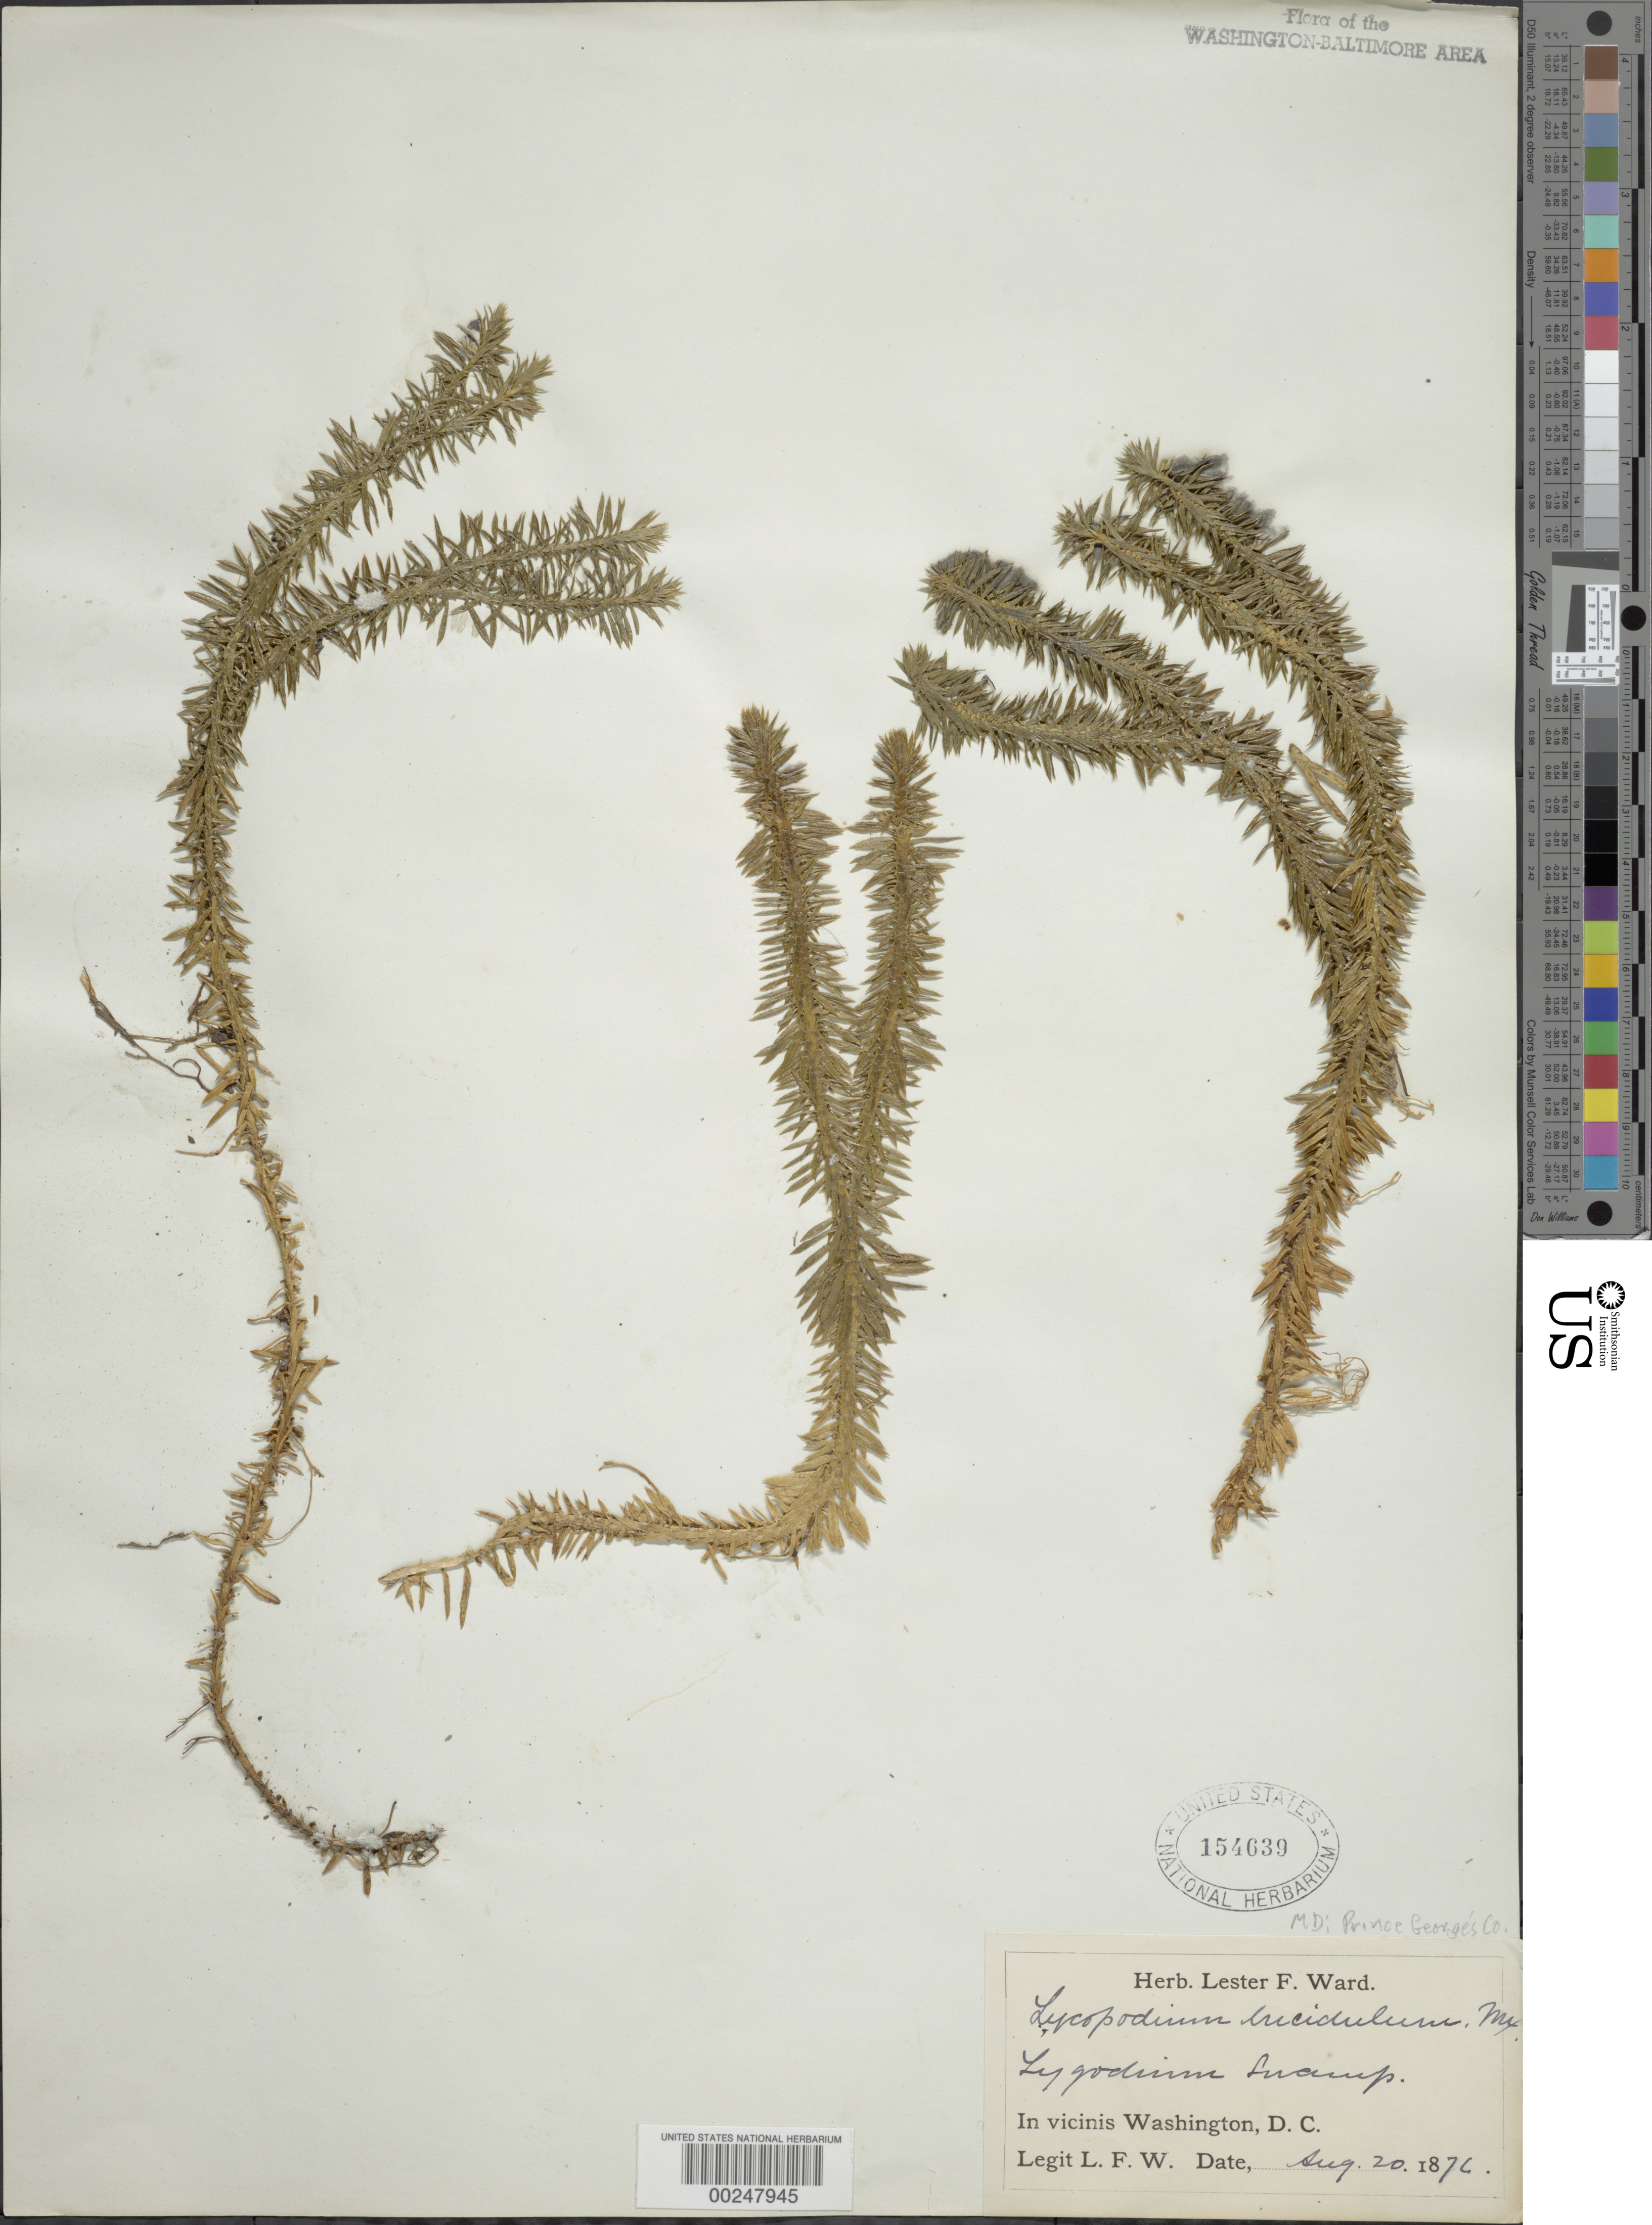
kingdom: Plantae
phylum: Tracheophyta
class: Lycopodiopsida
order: Lycopodiales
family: Lycopodiaceae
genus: Huperzia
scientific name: Huperzia lucidula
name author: (Michx.) Trevis.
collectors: L. F. Ward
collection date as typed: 20 Aug 1876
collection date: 1876-08-20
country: United States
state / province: District of Columbia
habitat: Lygodium swamp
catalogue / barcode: US 154639